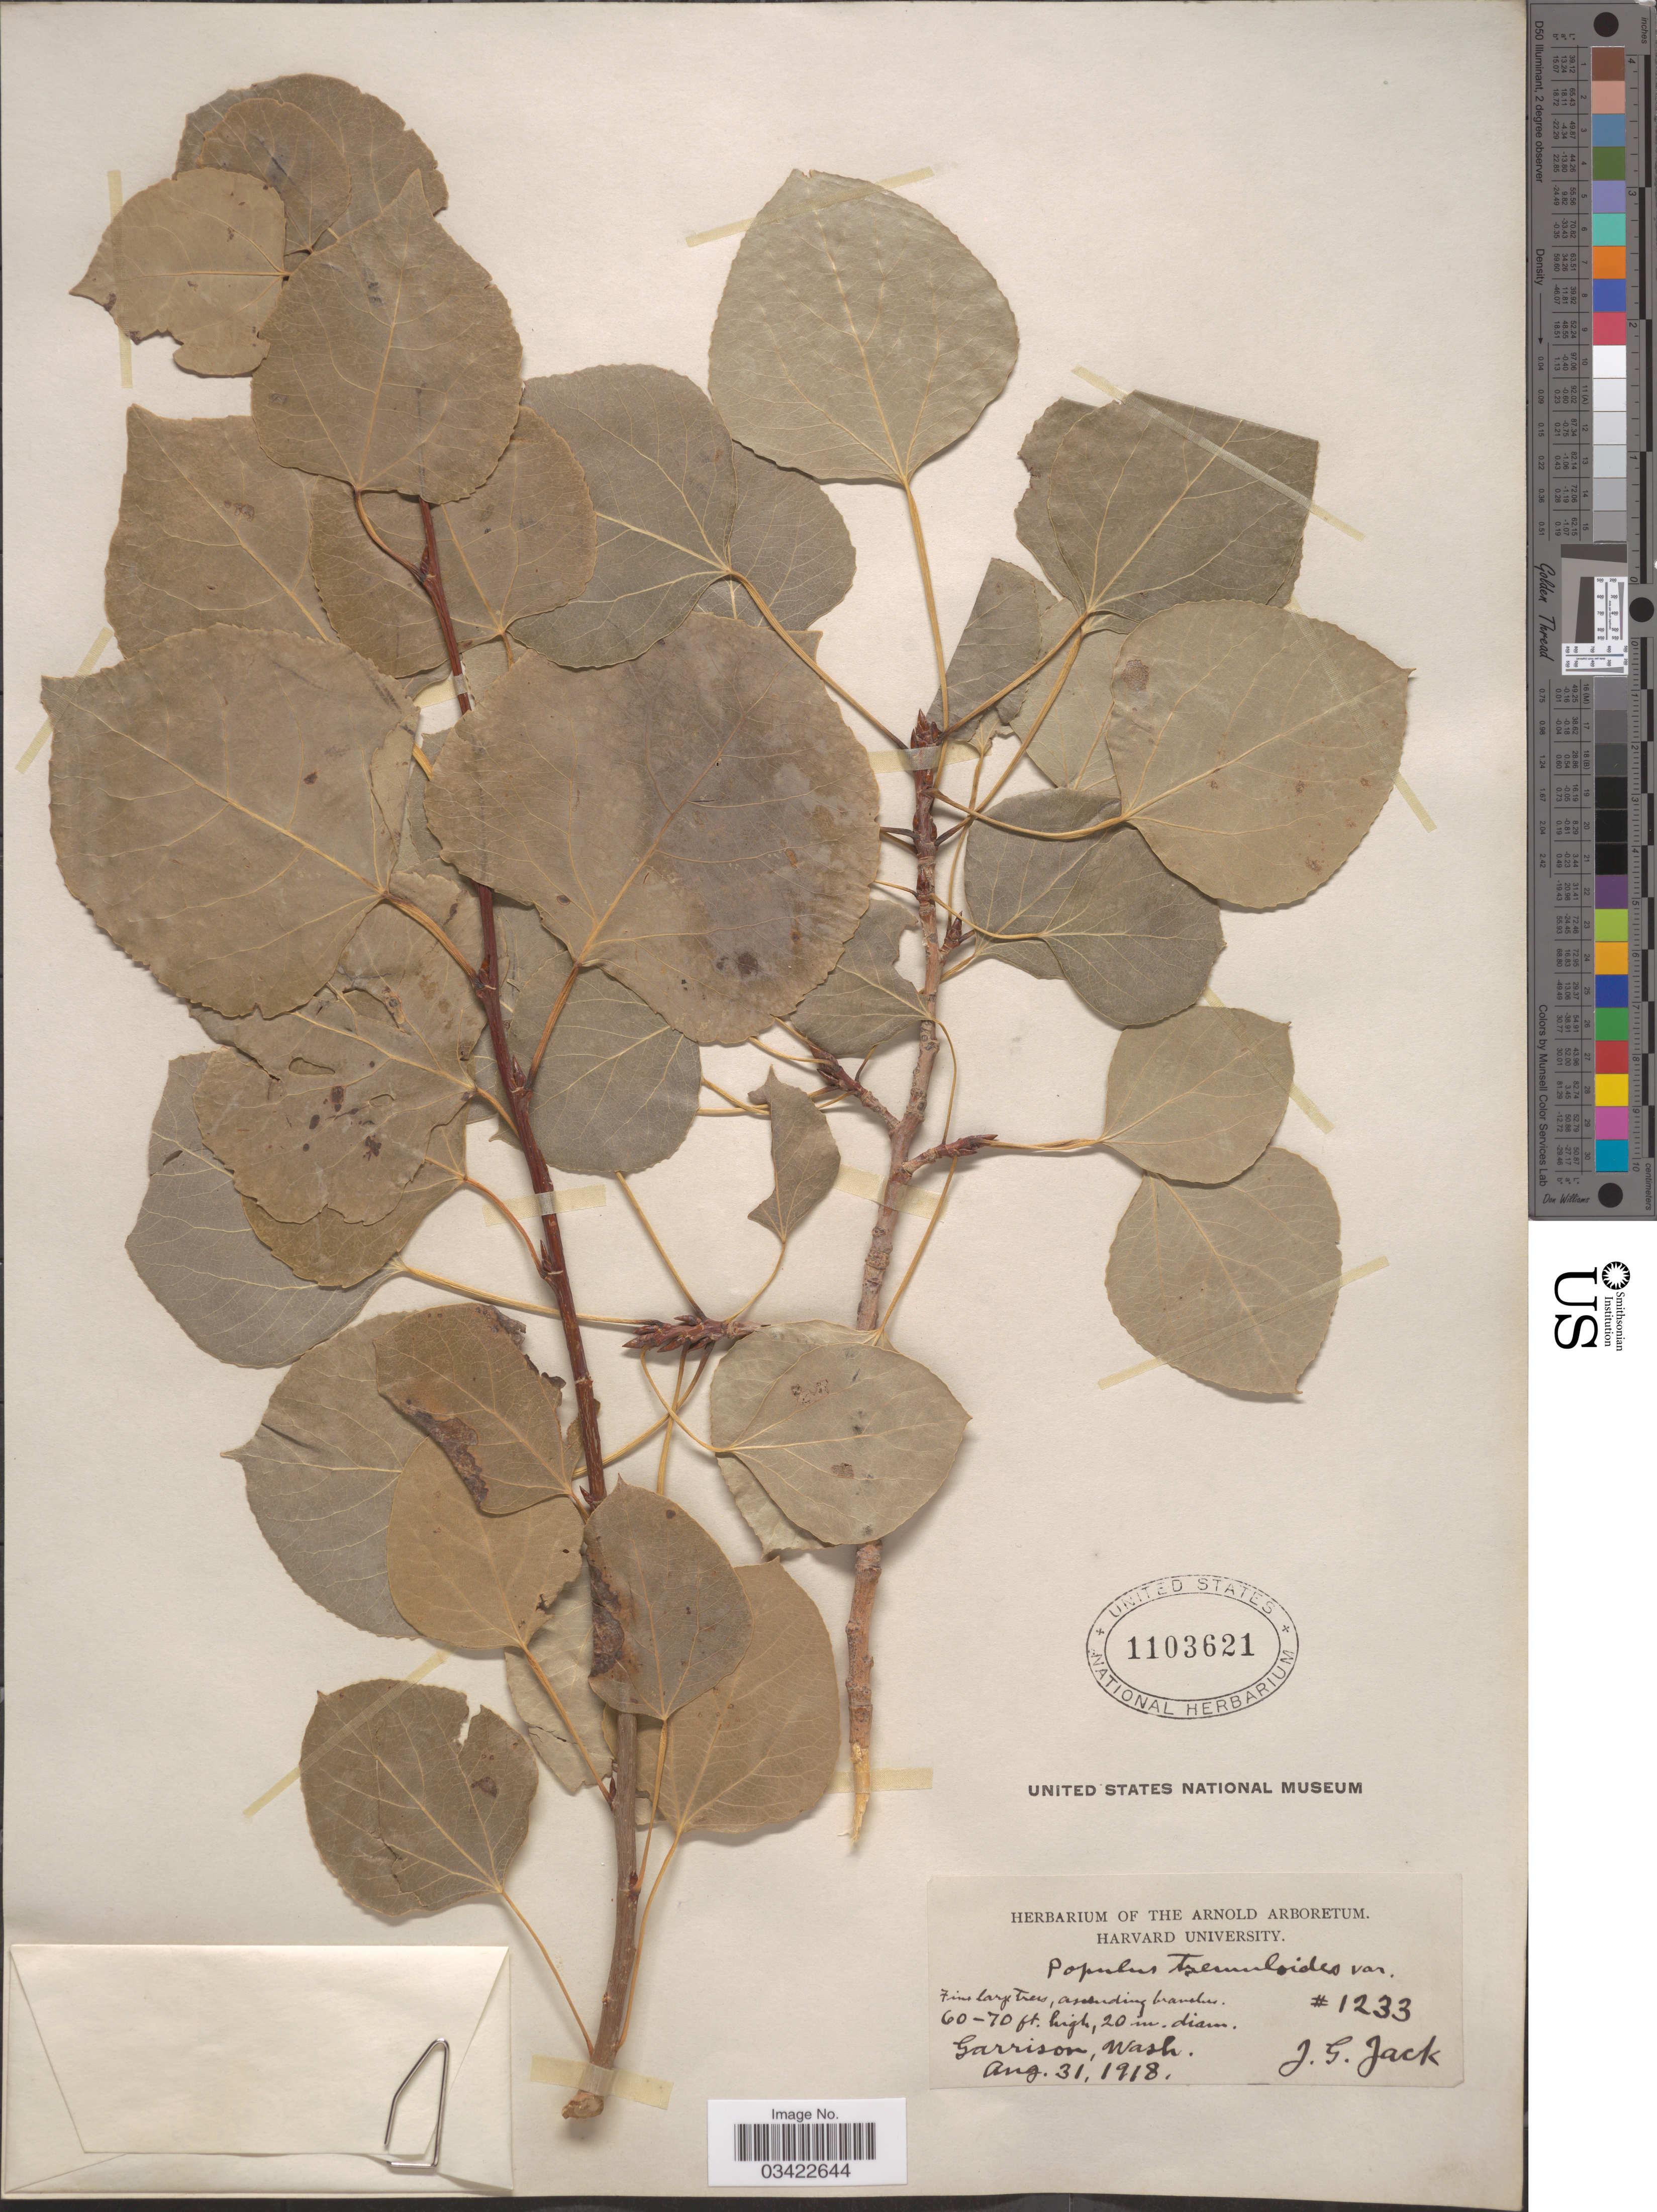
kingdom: Plantae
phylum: Tracheophyta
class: Magnoliopsida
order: Malpighiales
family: Salicaceae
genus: Populus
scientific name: Populus tremuloides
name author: Michx.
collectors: J. G. Jack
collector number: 1233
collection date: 1918-08-31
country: United States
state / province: Washington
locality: Garrison.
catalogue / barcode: US 1103621